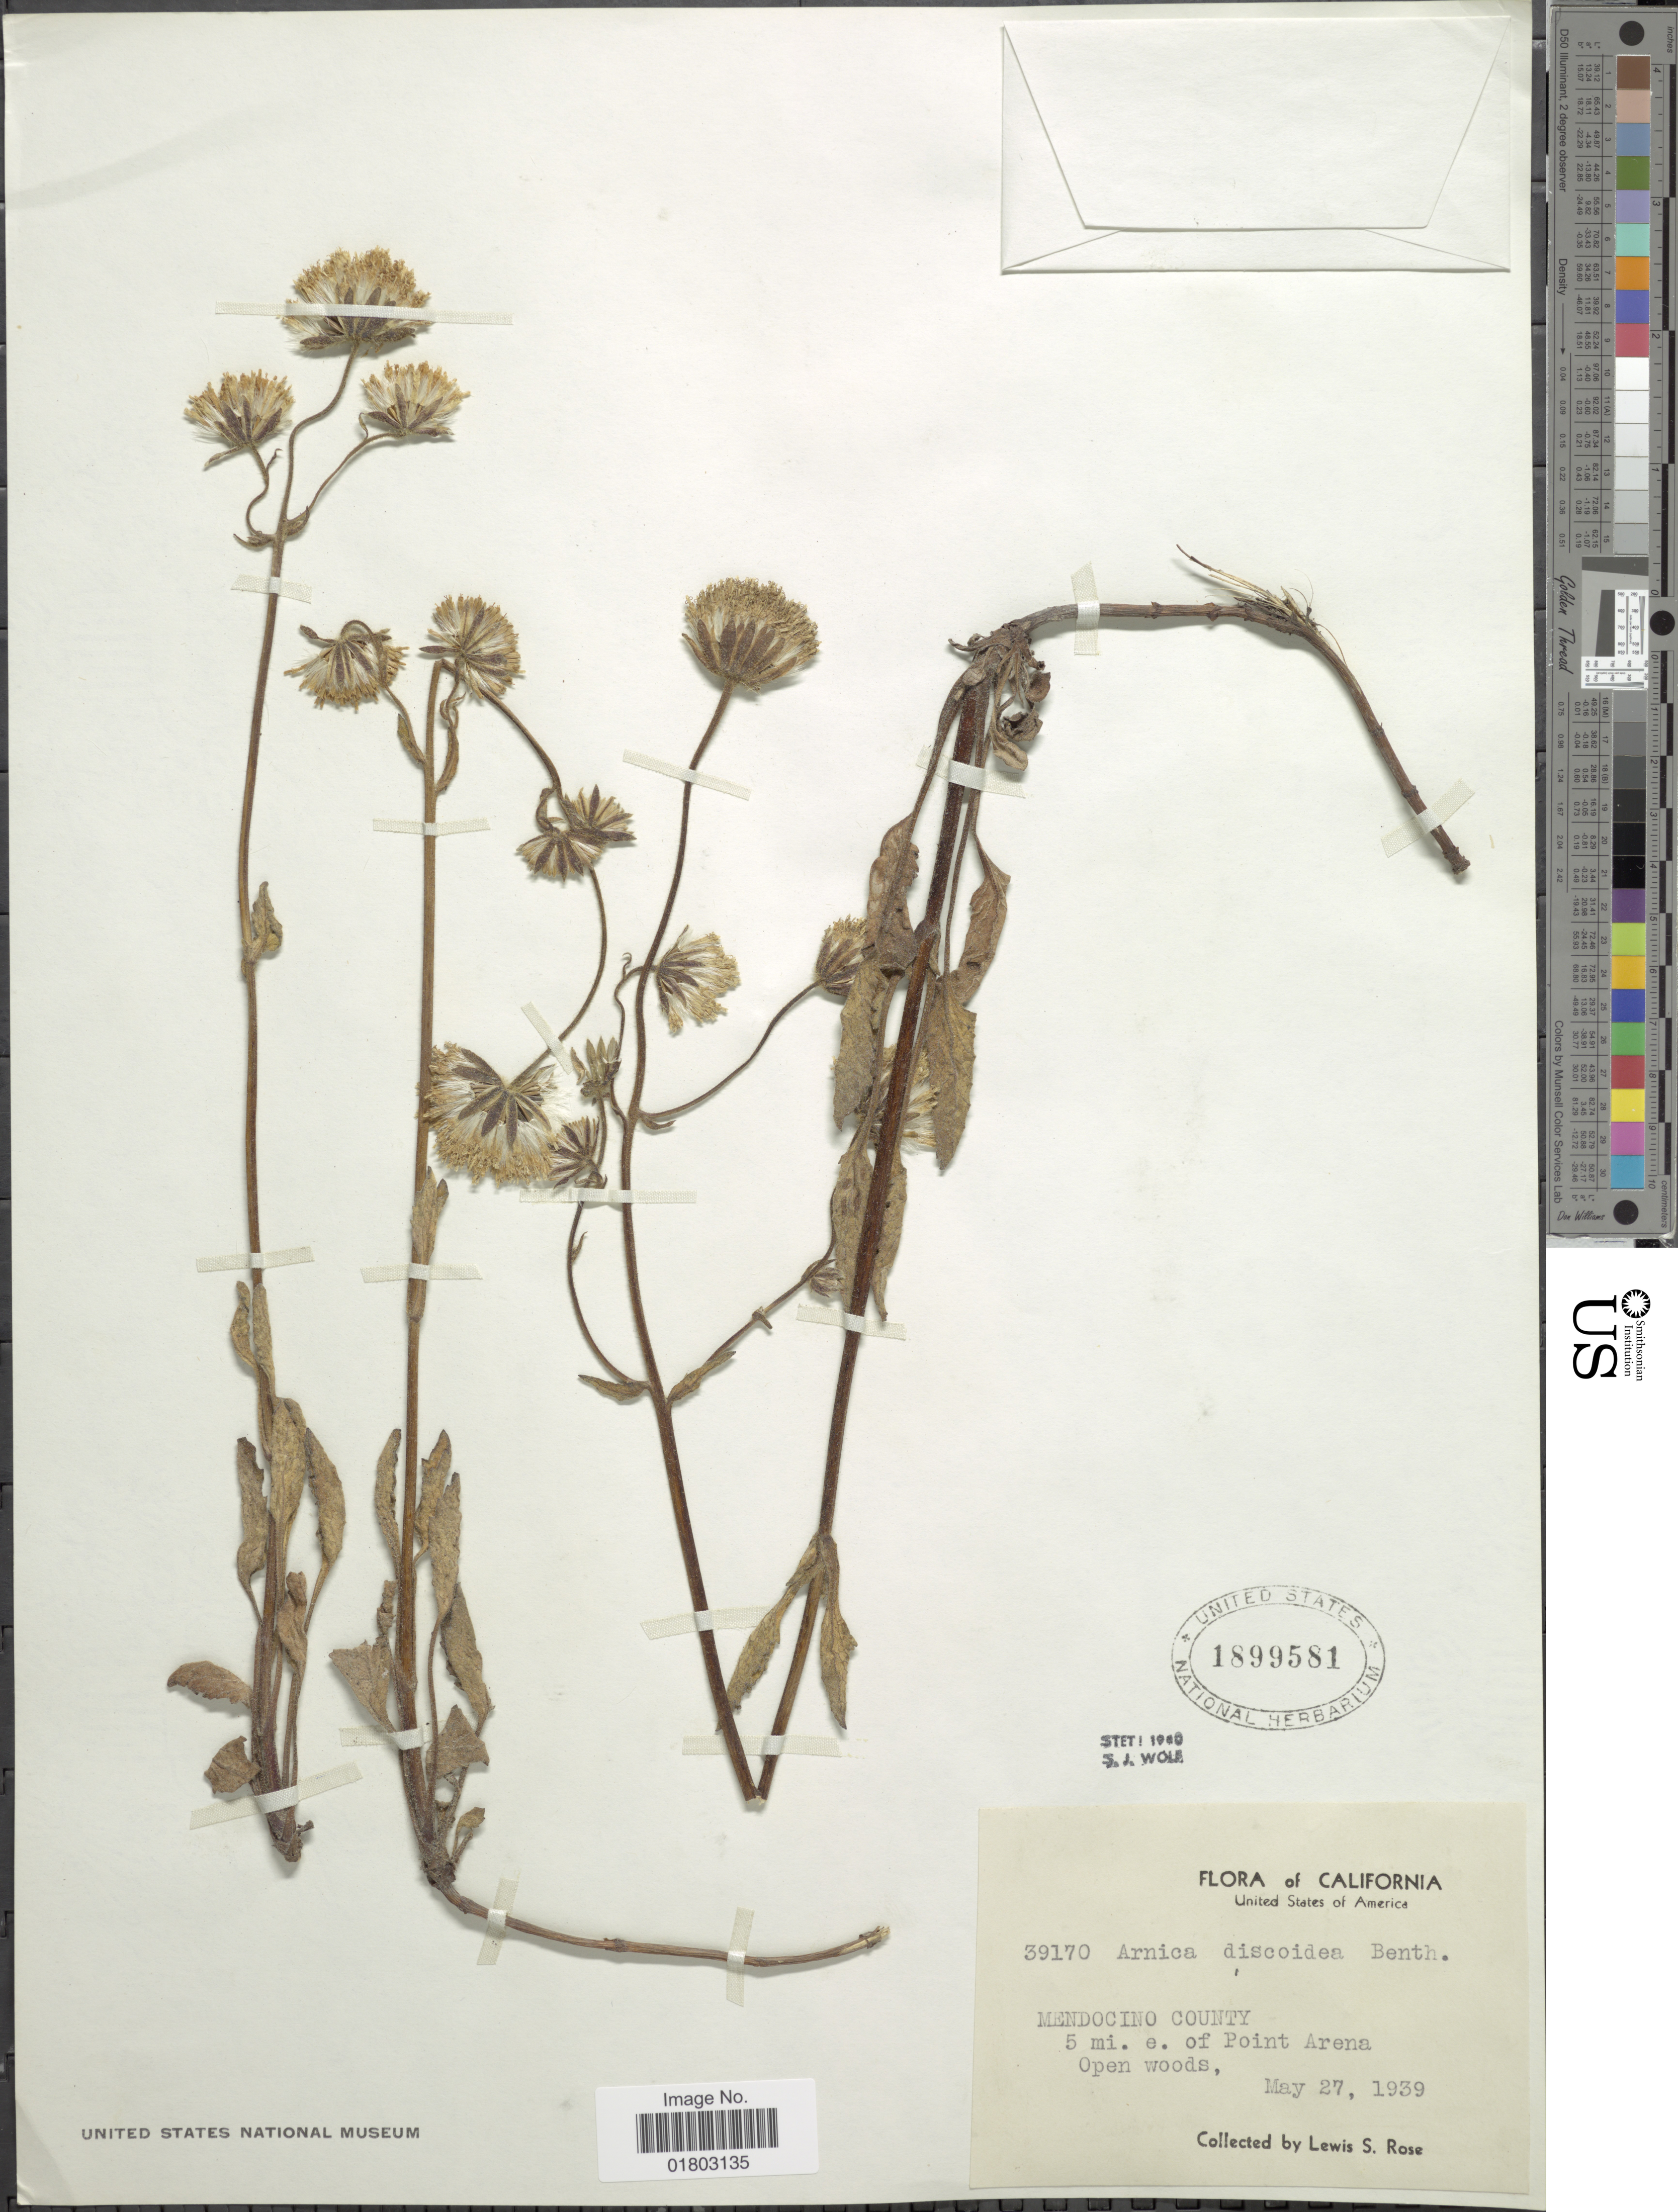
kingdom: Plantae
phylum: Tracheophyta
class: Magnoliopsida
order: Asterales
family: Asteraceae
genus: Arnica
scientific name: Arnica discoidea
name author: Benth.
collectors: L. S. Rose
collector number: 39170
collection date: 1939-05-27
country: United States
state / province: California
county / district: Mendocino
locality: Mendocino County, 5 mi. e of Point Arena, Open woods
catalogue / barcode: US 1899581